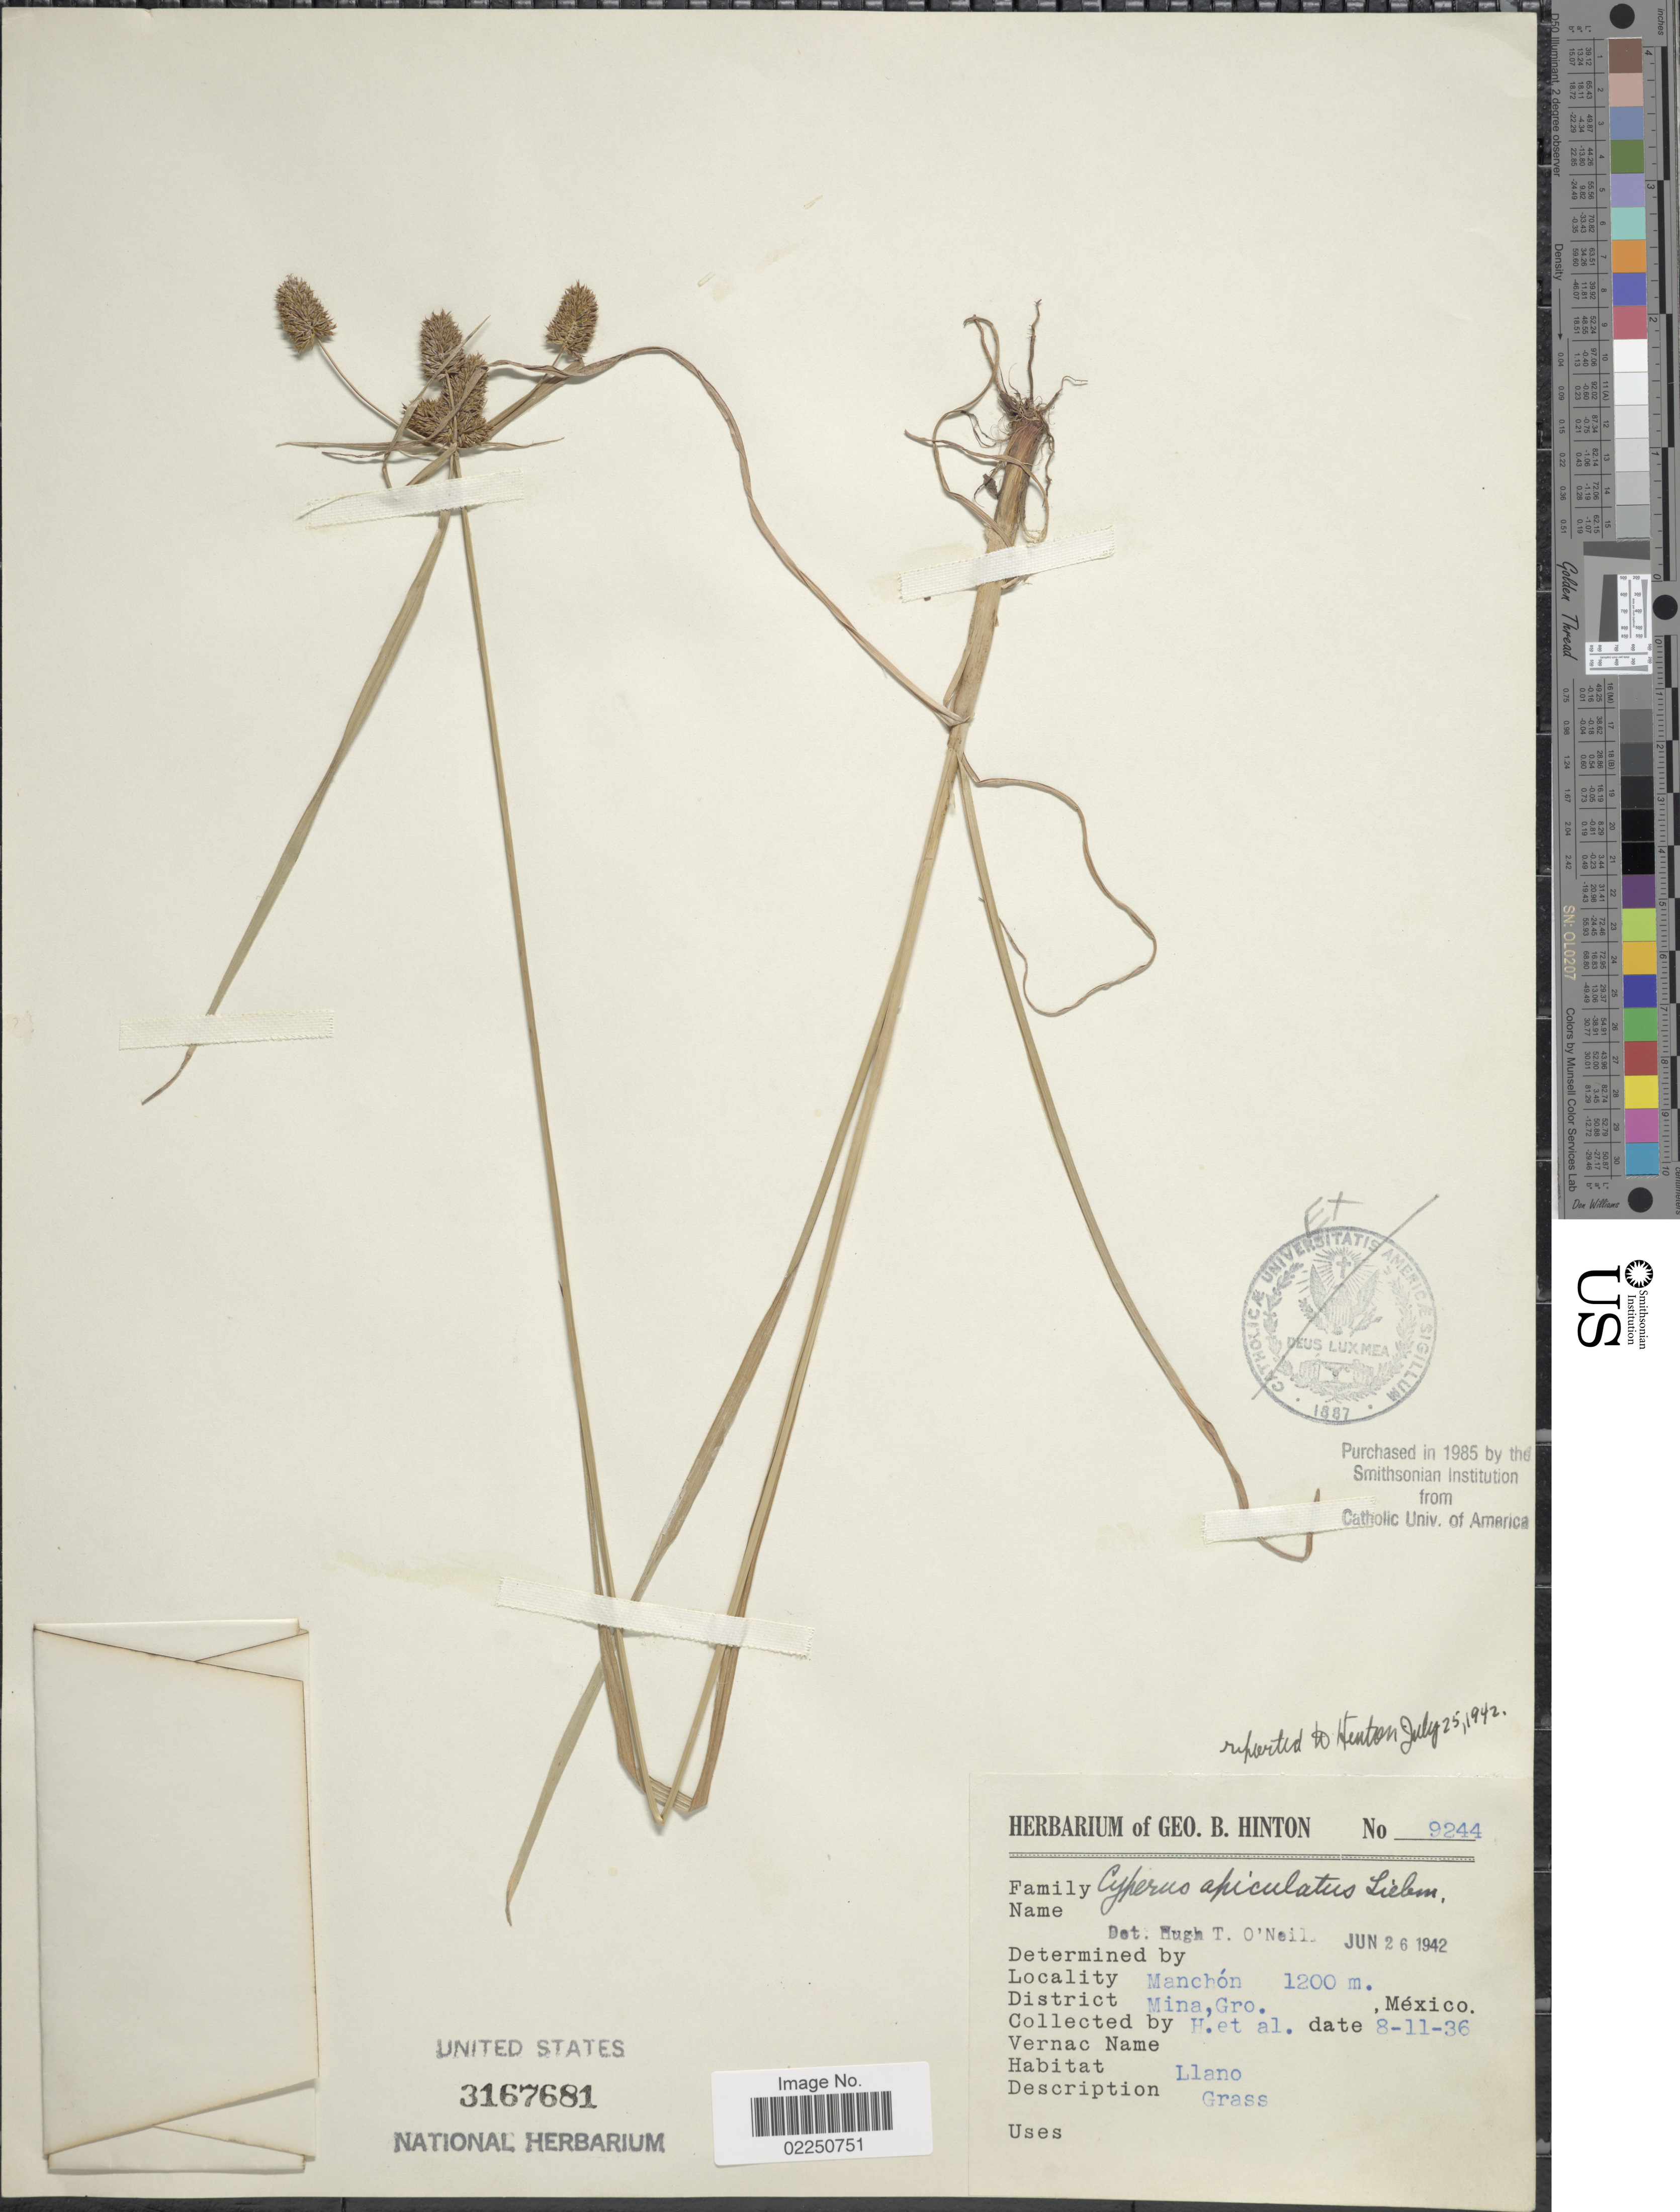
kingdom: Plantae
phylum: Tracheophyta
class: Liliopsida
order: Poales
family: Cyperaceae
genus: Cyperus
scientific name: Cyperus apiculatus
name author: Liebm.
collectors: G. B. Hinton & et al.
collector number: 9244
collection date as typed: Transcribed d/m/y: 11/8/36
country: Mexico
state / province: Guerrero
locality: Manchon. District Mina, Gro.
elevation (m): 1200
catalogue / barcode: US 3167681